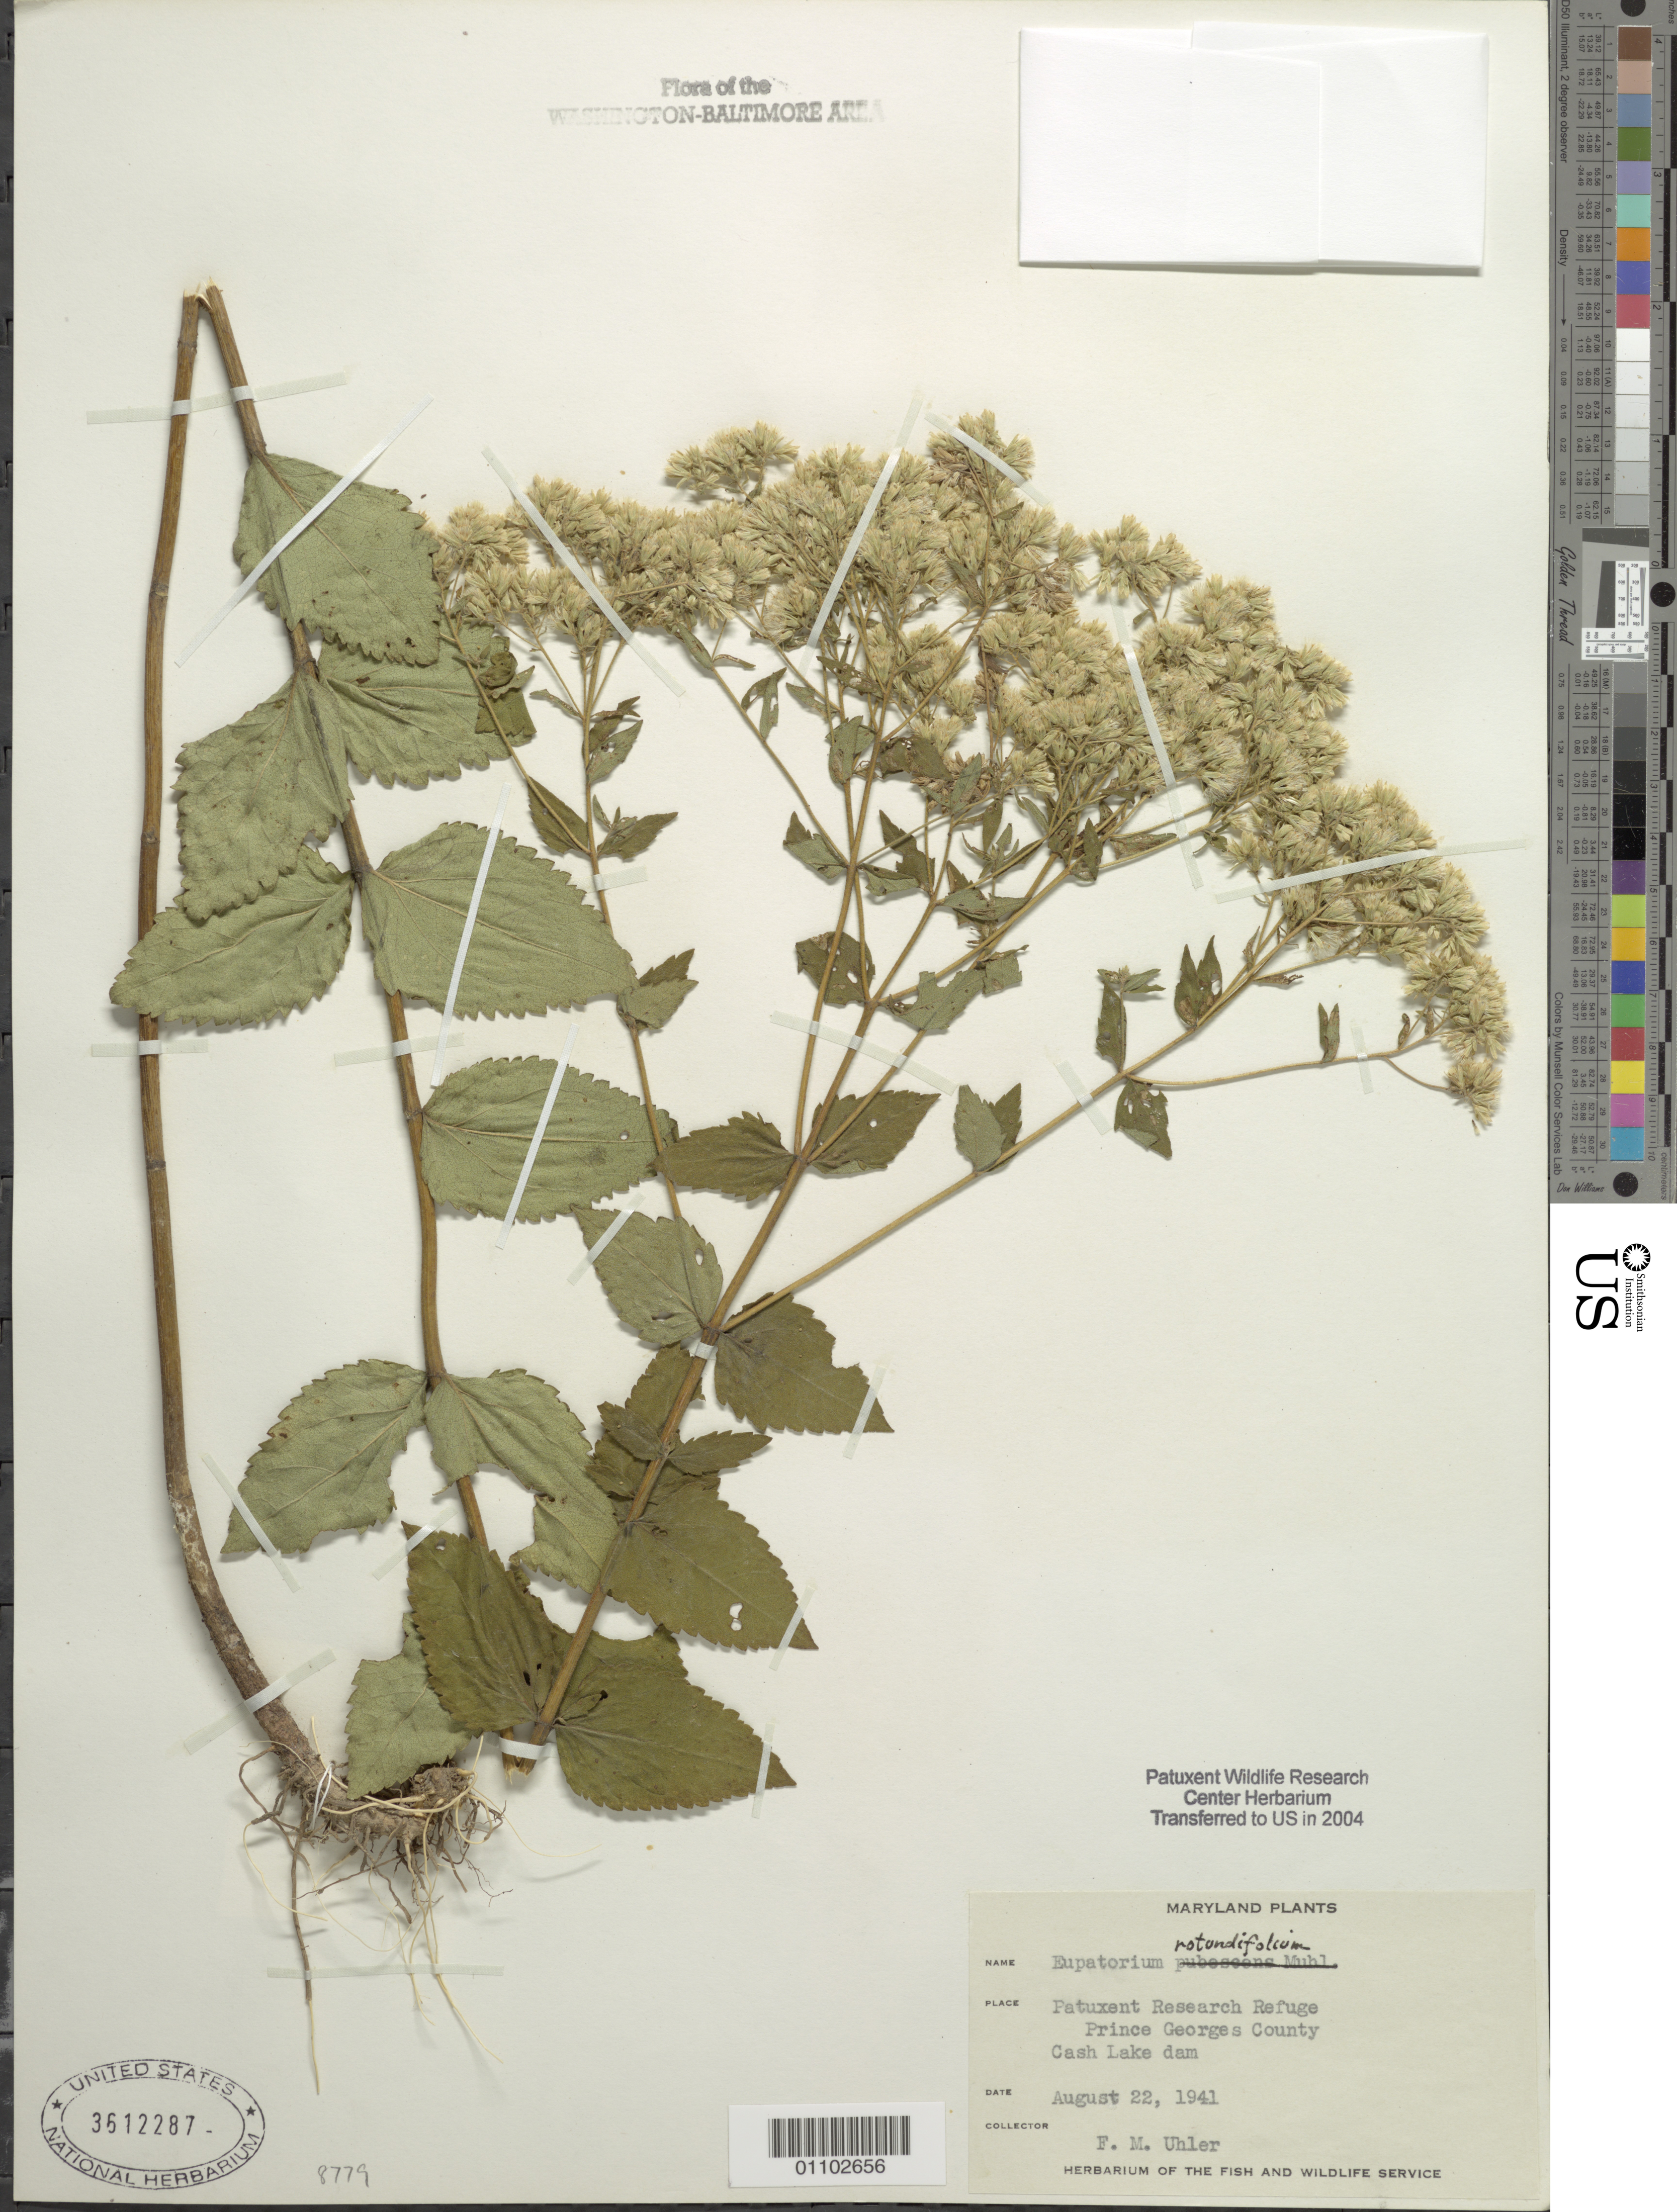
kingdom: Plantae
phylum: Tracheophyta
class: Magnoliopsida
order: Asterales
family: Asteraceae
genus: Eupatorium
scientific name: Eupatorium rotundifolium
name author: L.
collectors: F. Uhler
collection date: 1941-08-22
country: United States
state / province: Maryland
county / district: Prince George's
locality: Patuxent Research Refuge, Cash Lake dam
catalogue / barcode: US 3612287